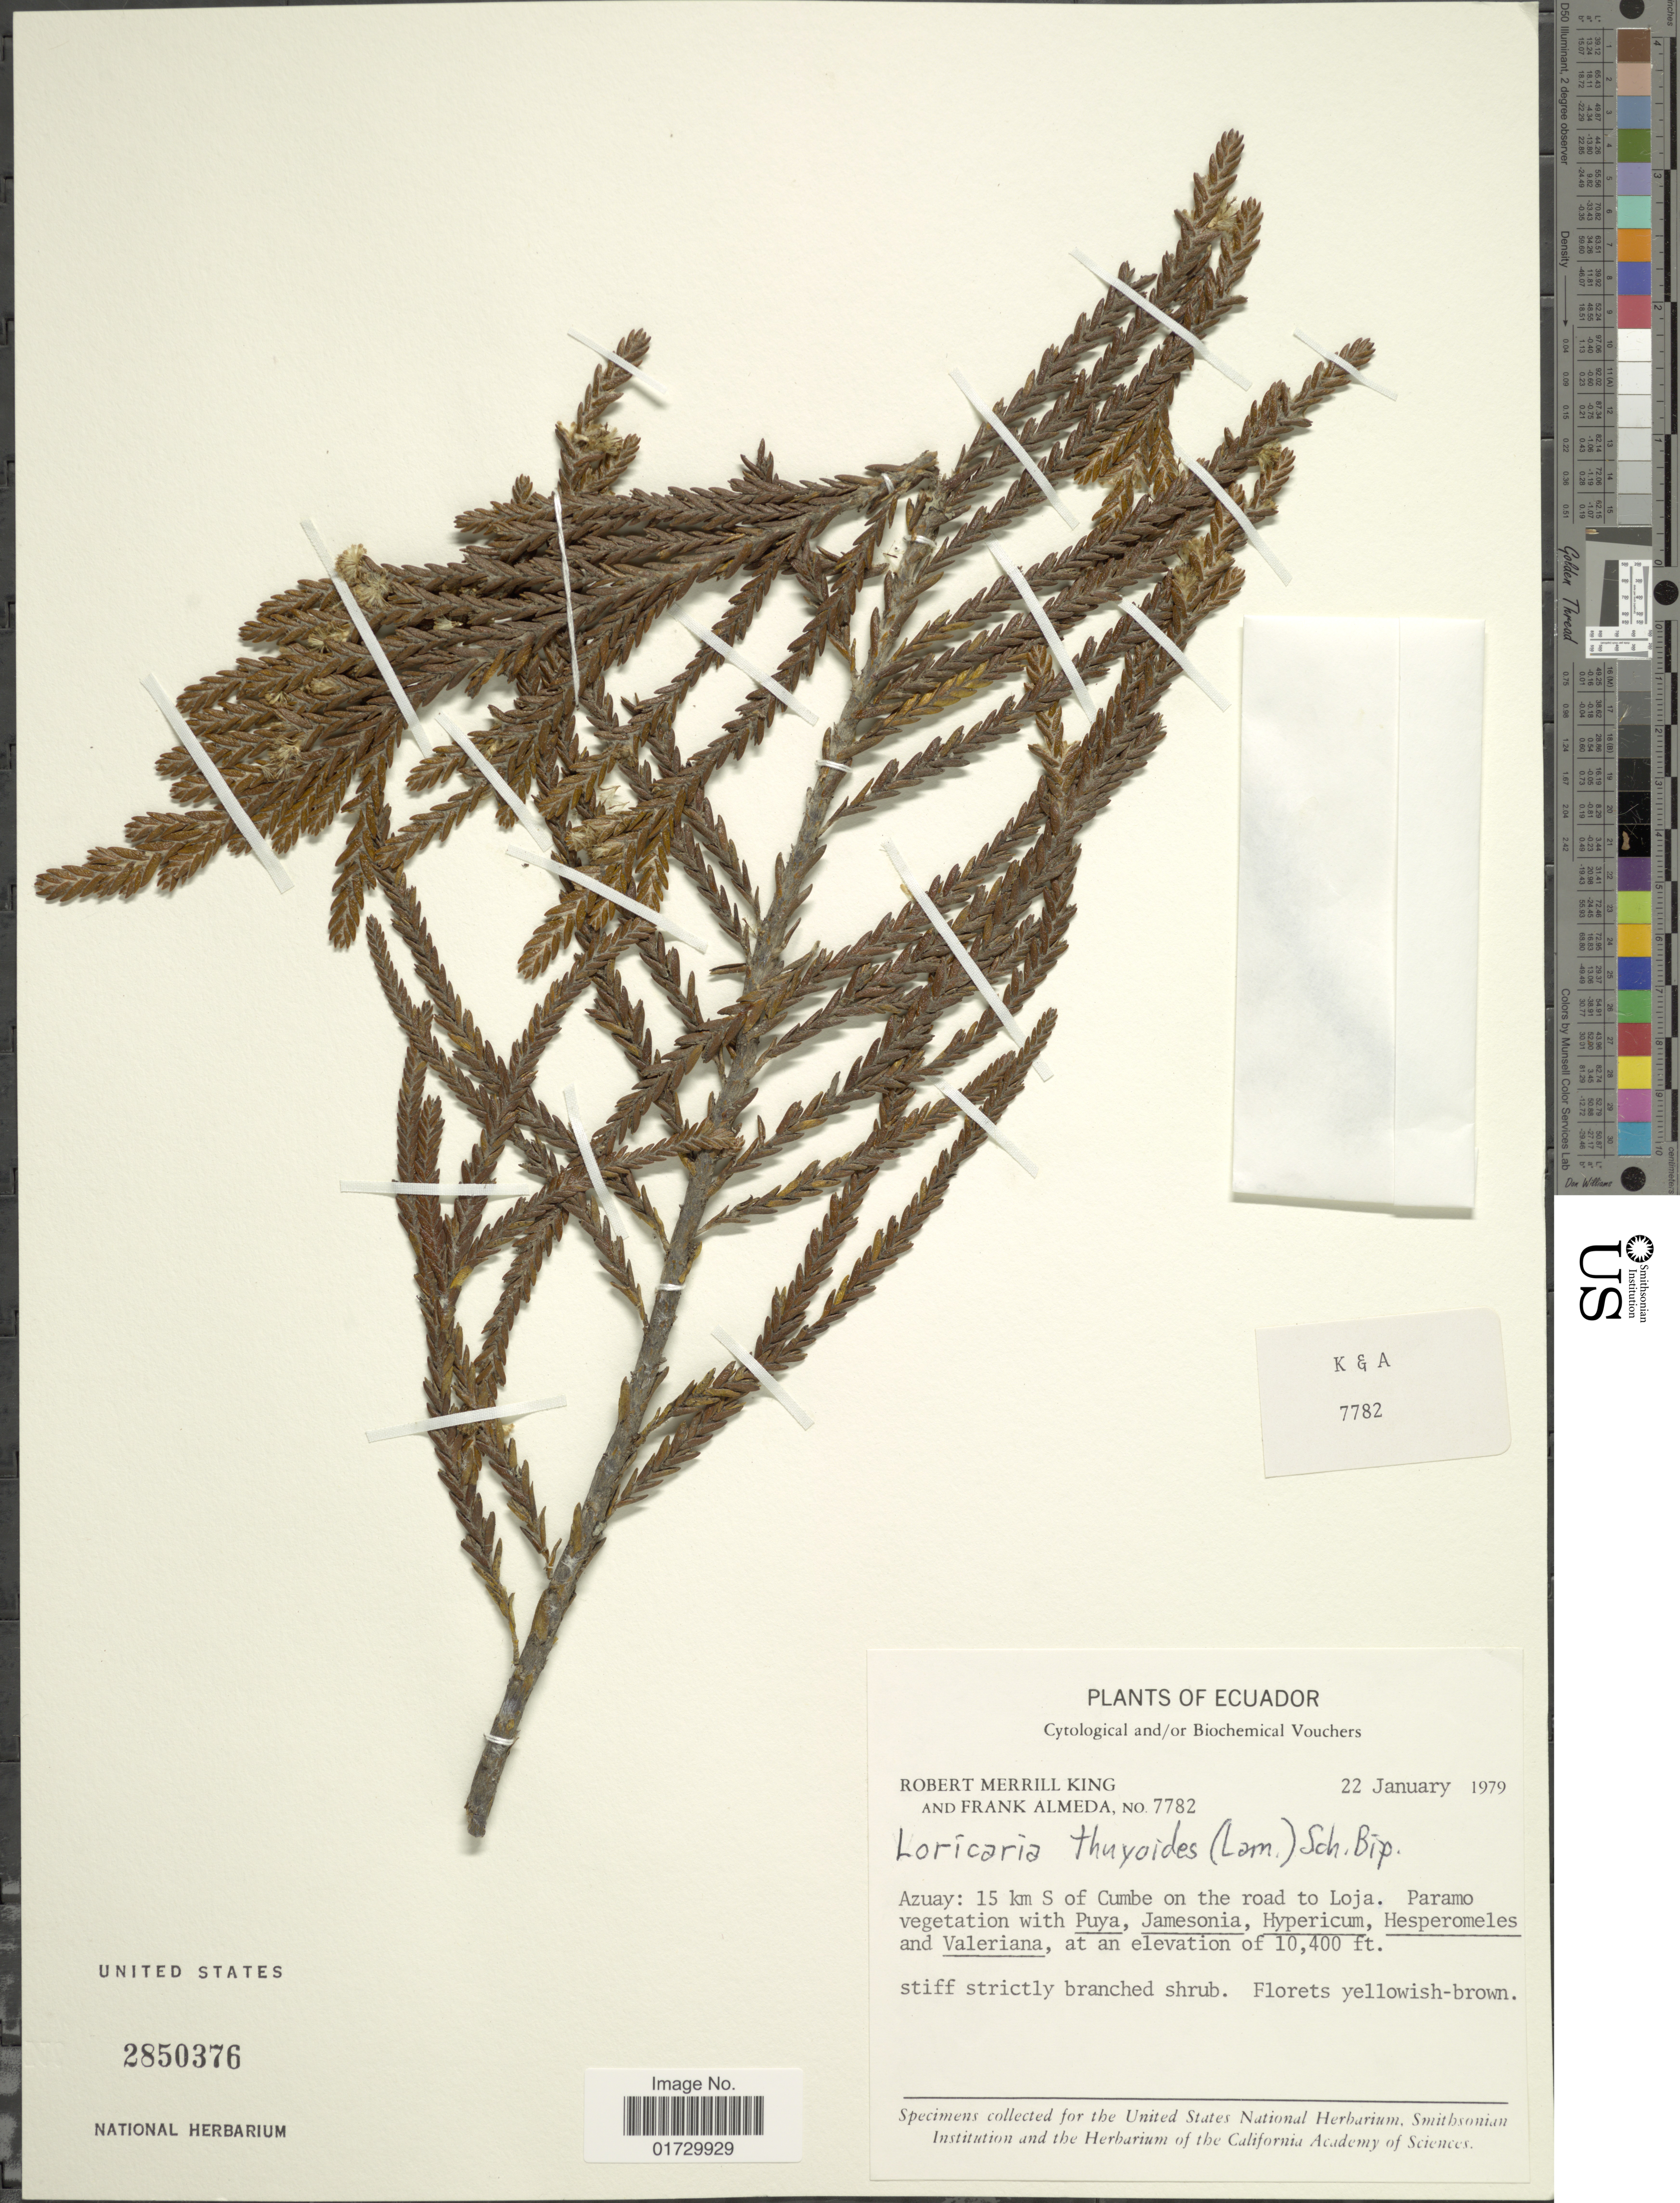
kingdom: Plantae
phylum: Tracheophyta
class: Magnoliopsida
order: Asterales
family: Asteraceae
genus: Loricaria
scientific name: Loricaria thuyoides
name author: (Lam.) Sch. Bip.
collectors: R. M. King & F. Almeda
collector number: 7782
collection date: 1979-01-22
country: Ecuador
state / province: Azuay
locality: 15 km S of Cumbe on the road to Loja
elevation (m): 3170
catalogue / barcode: US 2850376